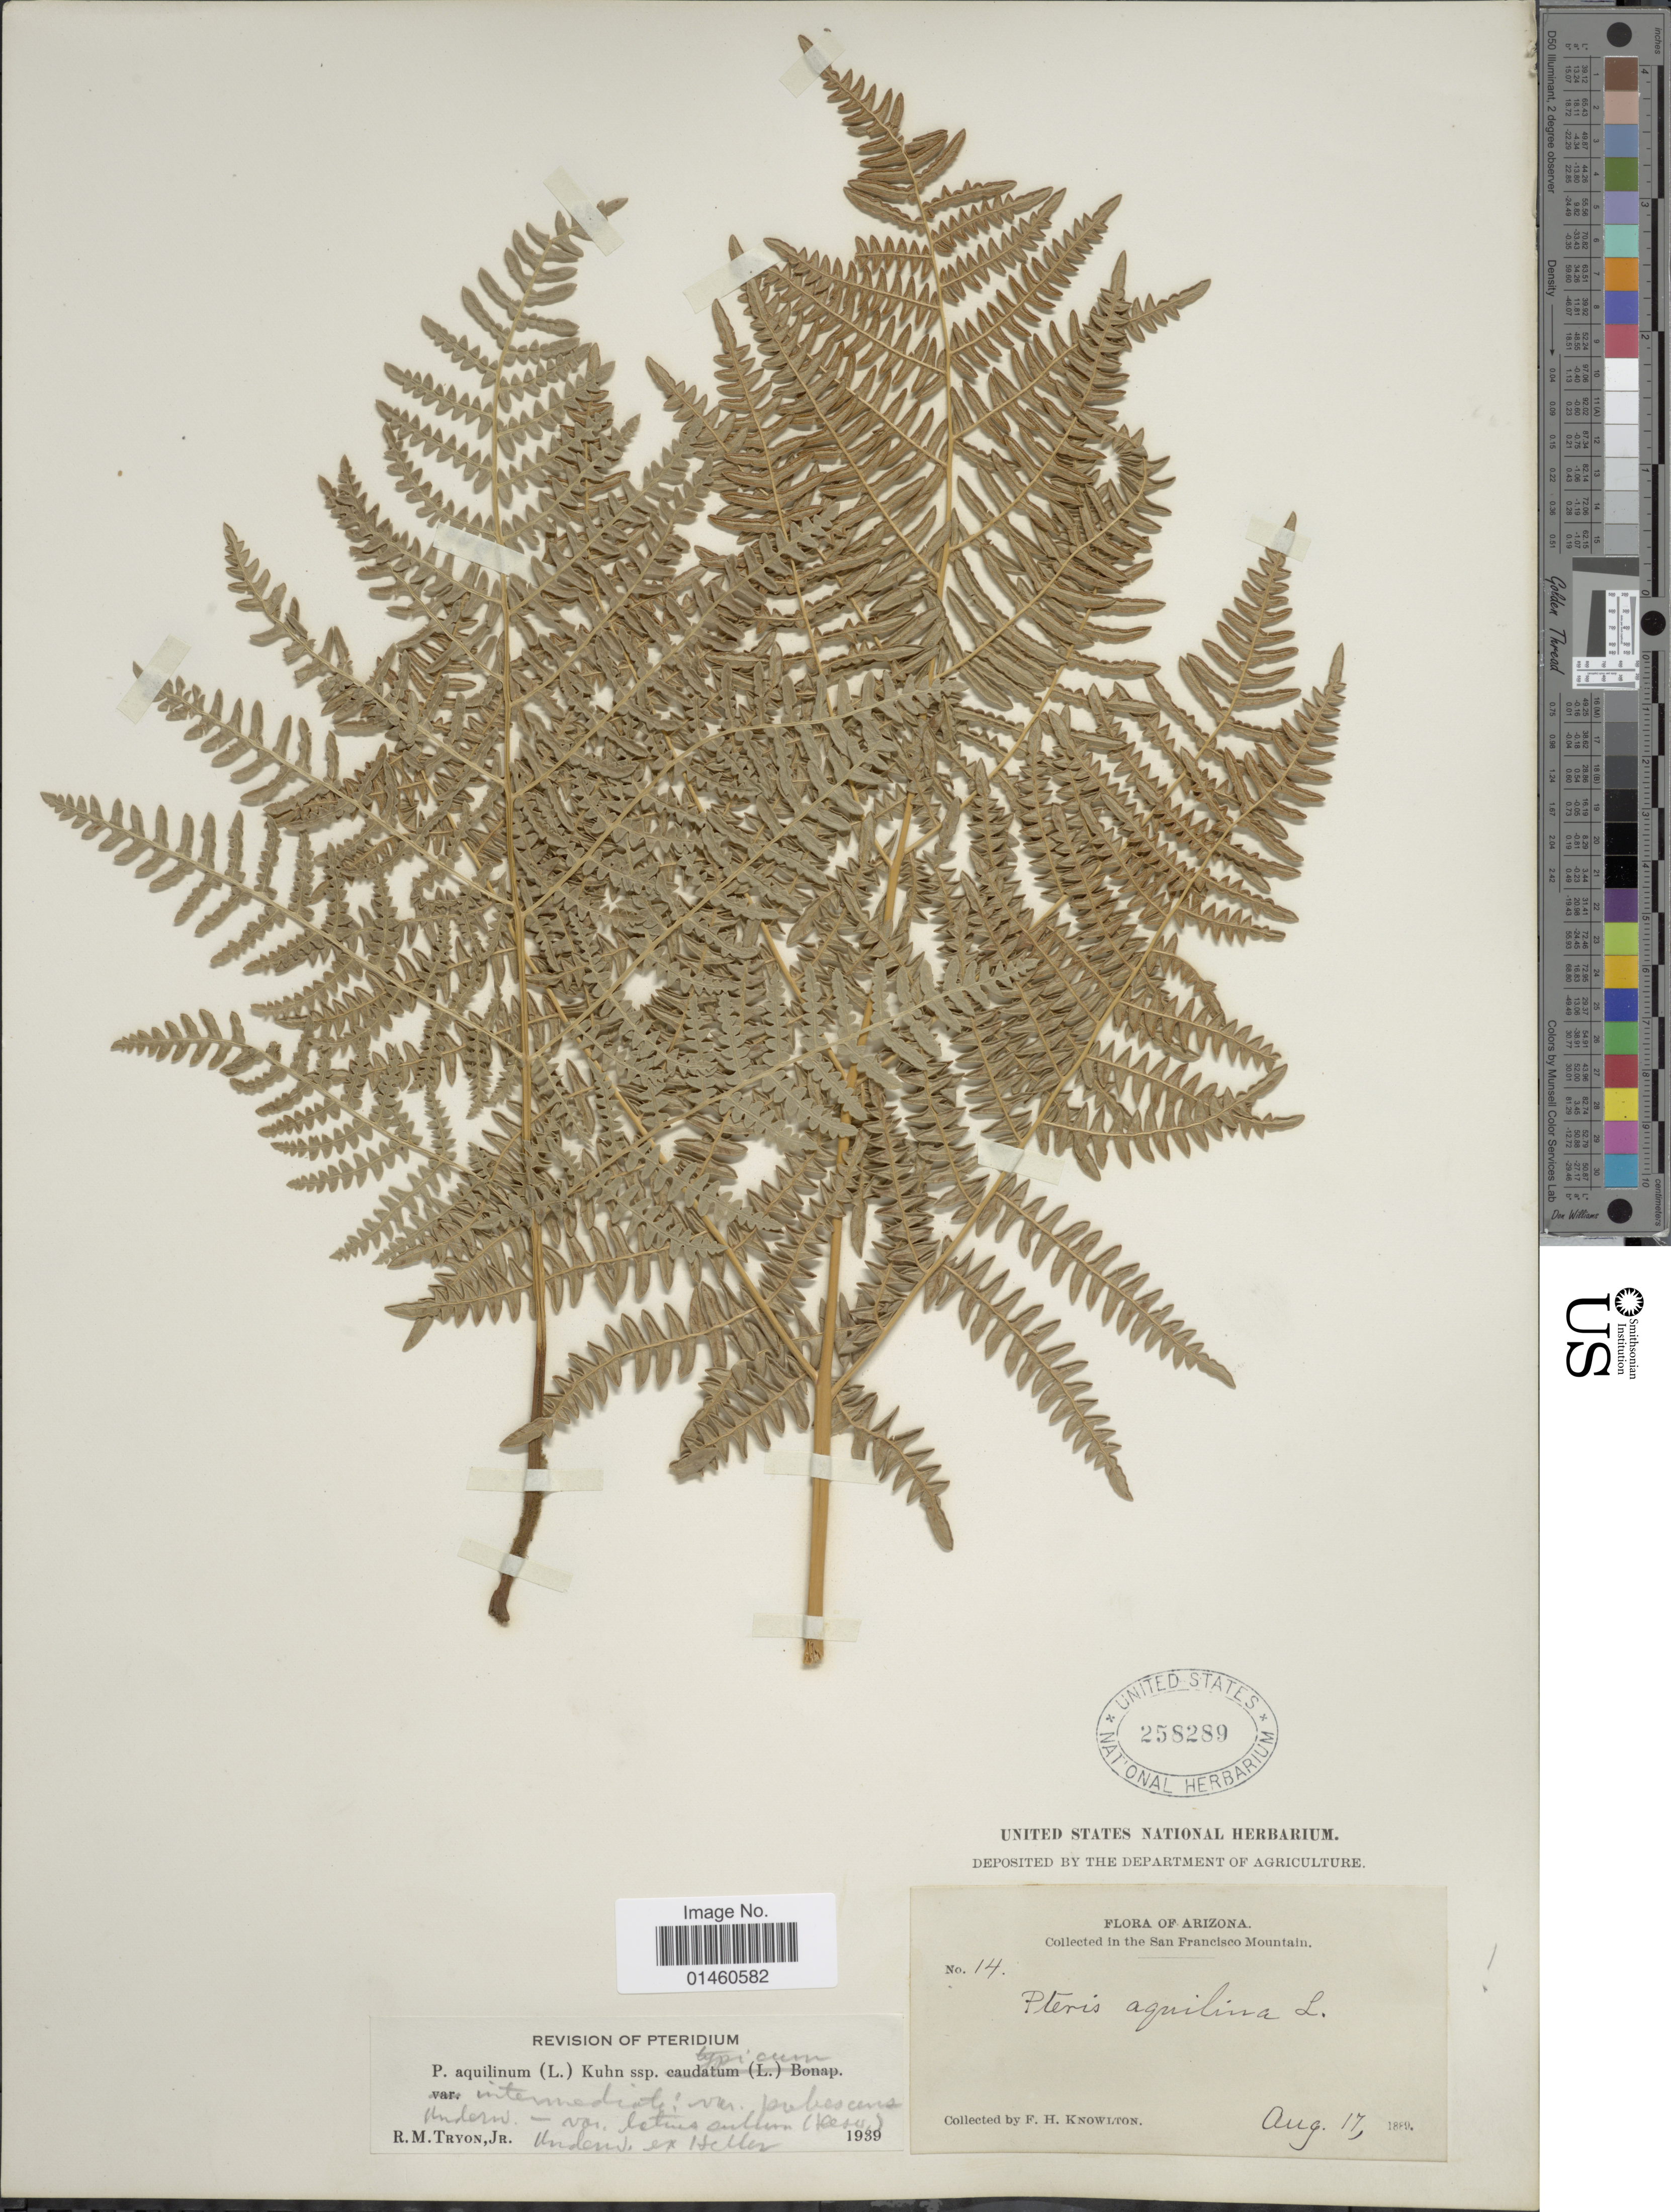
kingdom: Plantae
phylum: Tracheophyta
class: Polypodiopsida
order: Polypodiales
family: Dennstaedtiaceae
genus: Pteridium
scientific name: Pteridium pubescens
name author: (Underw.) Christenh.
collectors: F. H. Knowlton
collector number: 14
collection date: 1889-08-17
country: United States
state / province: Arizona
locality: San Francisco Mountain.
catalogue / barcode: US 258289